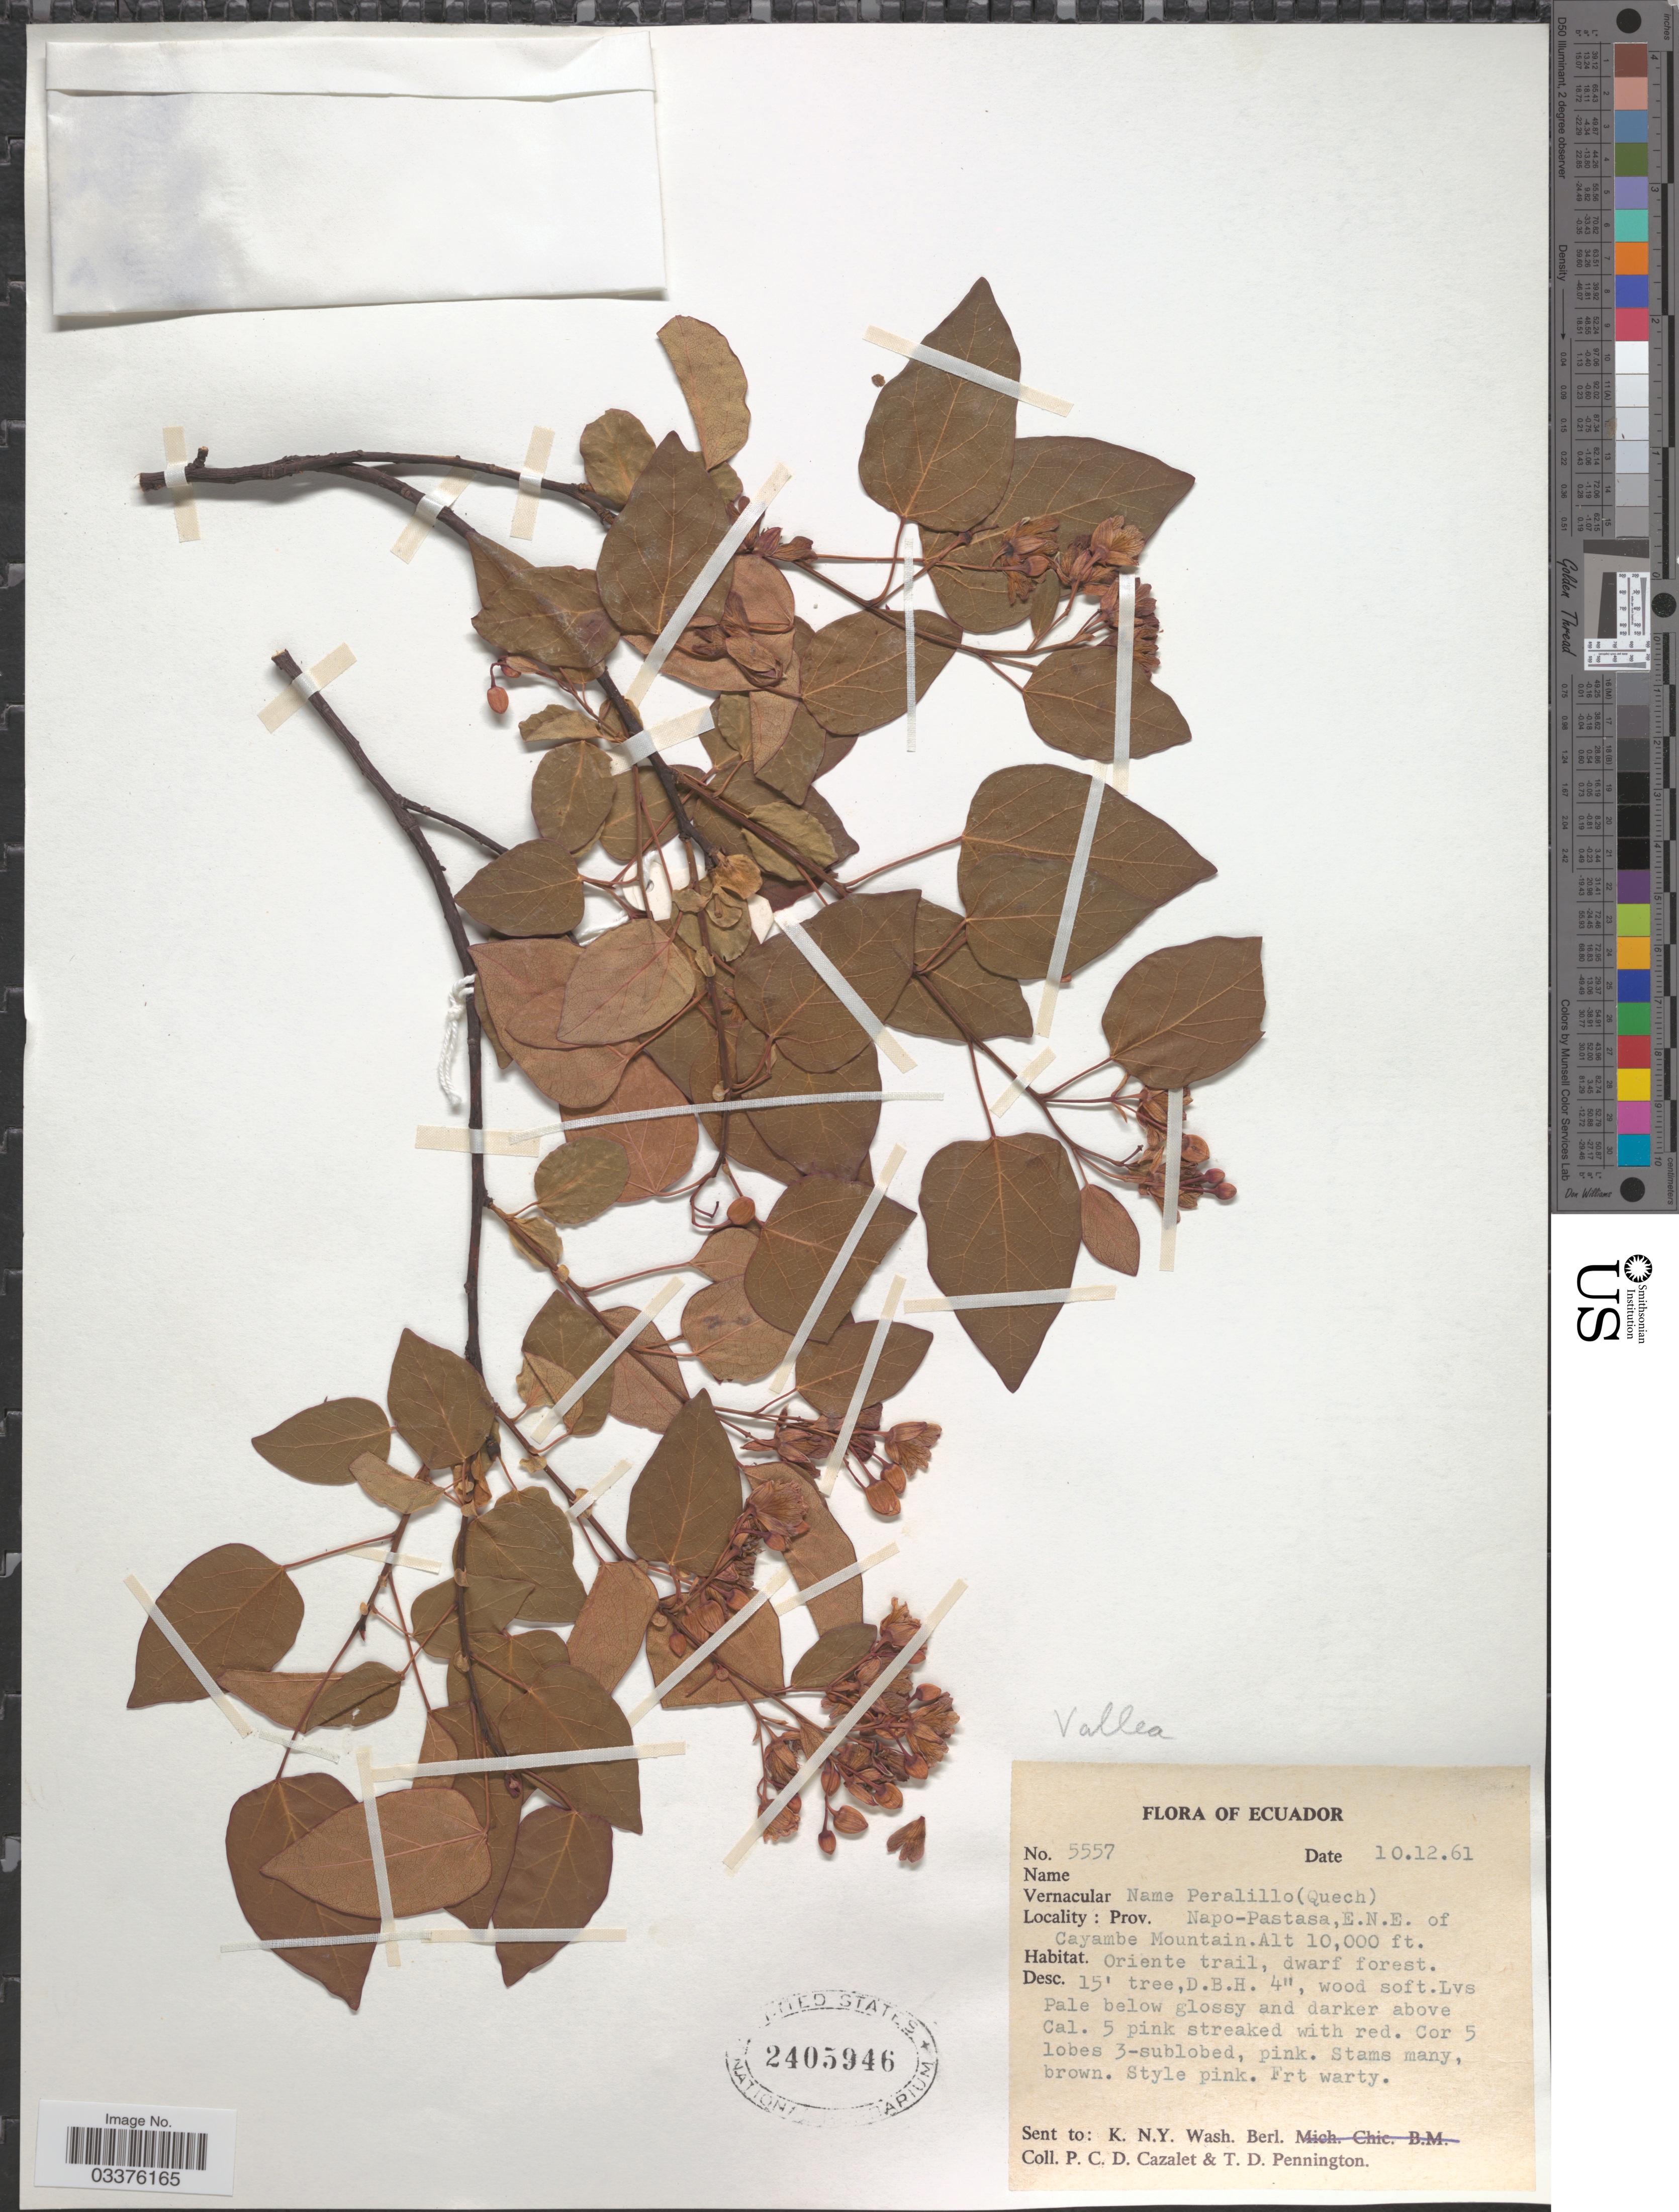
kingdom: Plantae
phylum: Tracheophyta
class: Magnoliopsida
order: Oxalidales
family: Elaeocarpaceae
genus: Vallea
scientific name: Vallea pubescens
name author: Kunth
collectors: P. C. D. Cazalet & T. D. Pennington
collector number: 5557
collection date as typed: Transcribed d/m/y: 10/12/61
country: Ecuador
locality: Prov. Napo-Pastaza, E.N.E. of Cayambe Mountain. Oriente trail, dwarf forest.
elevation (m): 3048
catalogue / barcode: US 2405946